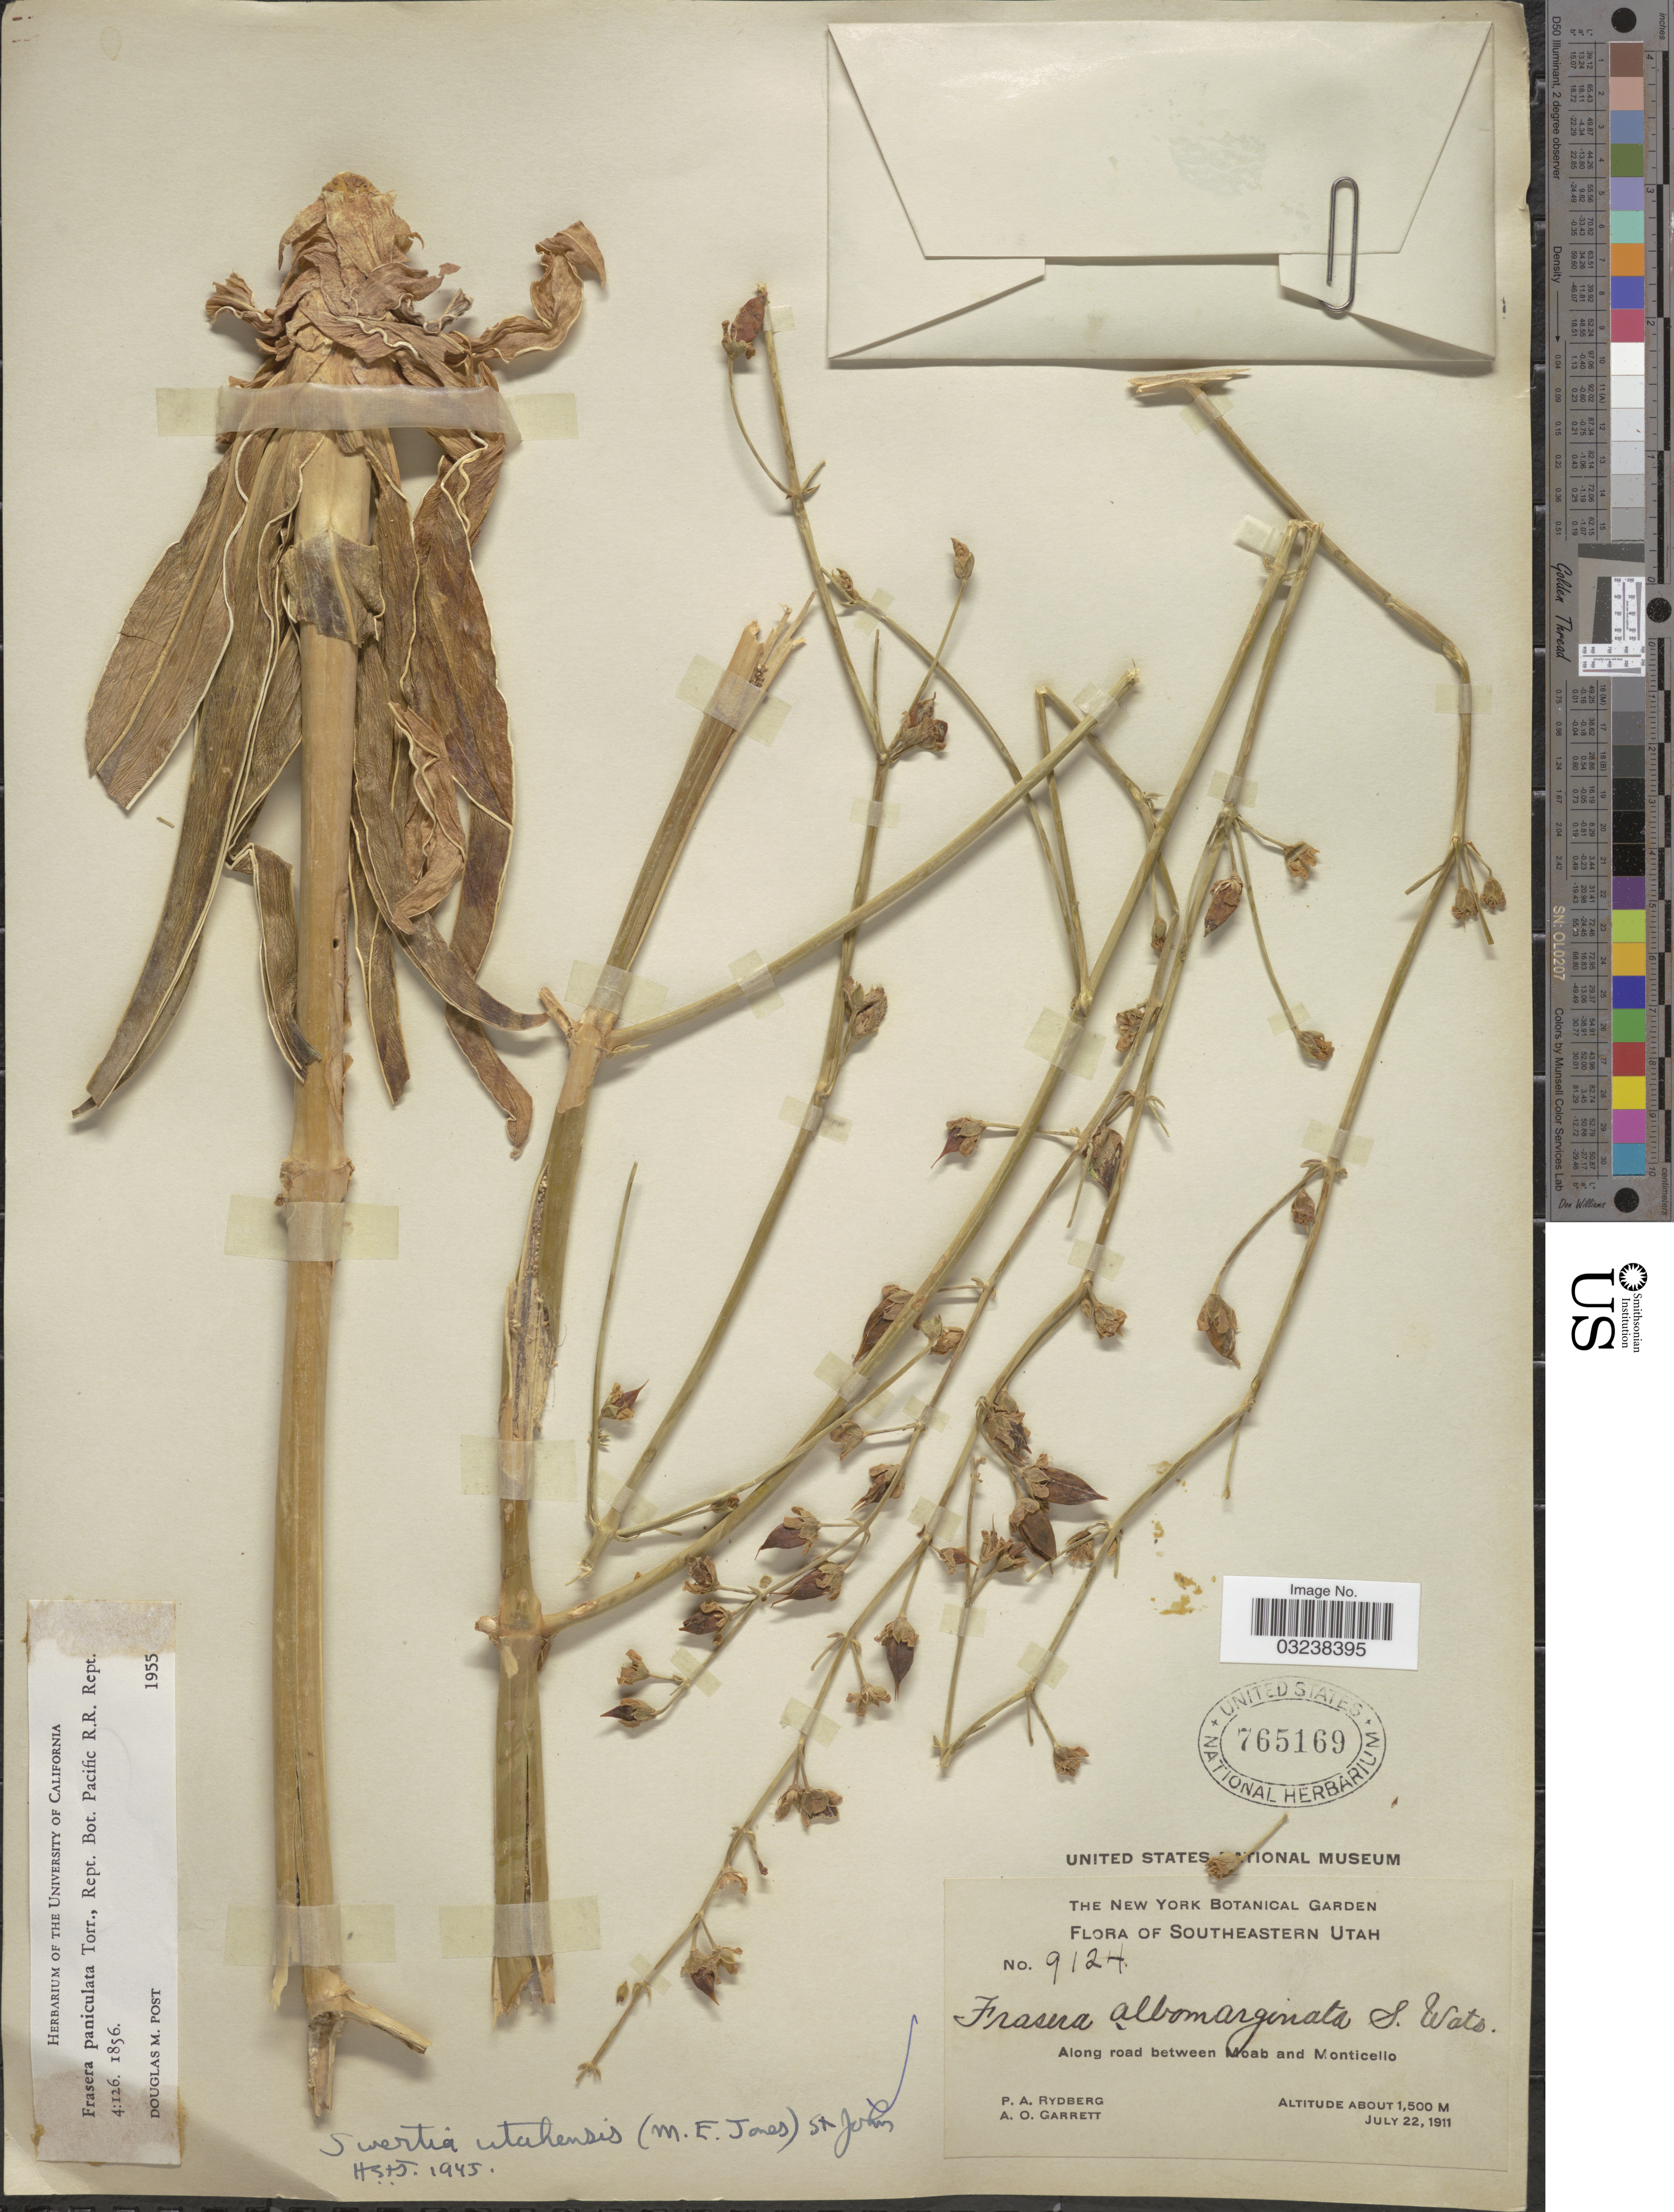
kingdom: Plantae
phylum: Tracheophyta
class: Magnoliopsida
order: Gentianales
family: Gentianaceae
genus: Swertia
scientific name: Swertia paniculata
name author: Wall.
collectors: P. A. Rydberg & A. O. Garrett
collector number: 9124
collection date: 1911-07-22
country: United States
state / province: Utah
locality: Southeastern Utah. Along road between Moab and Monticello.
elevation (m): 1500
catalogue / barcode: US 765169